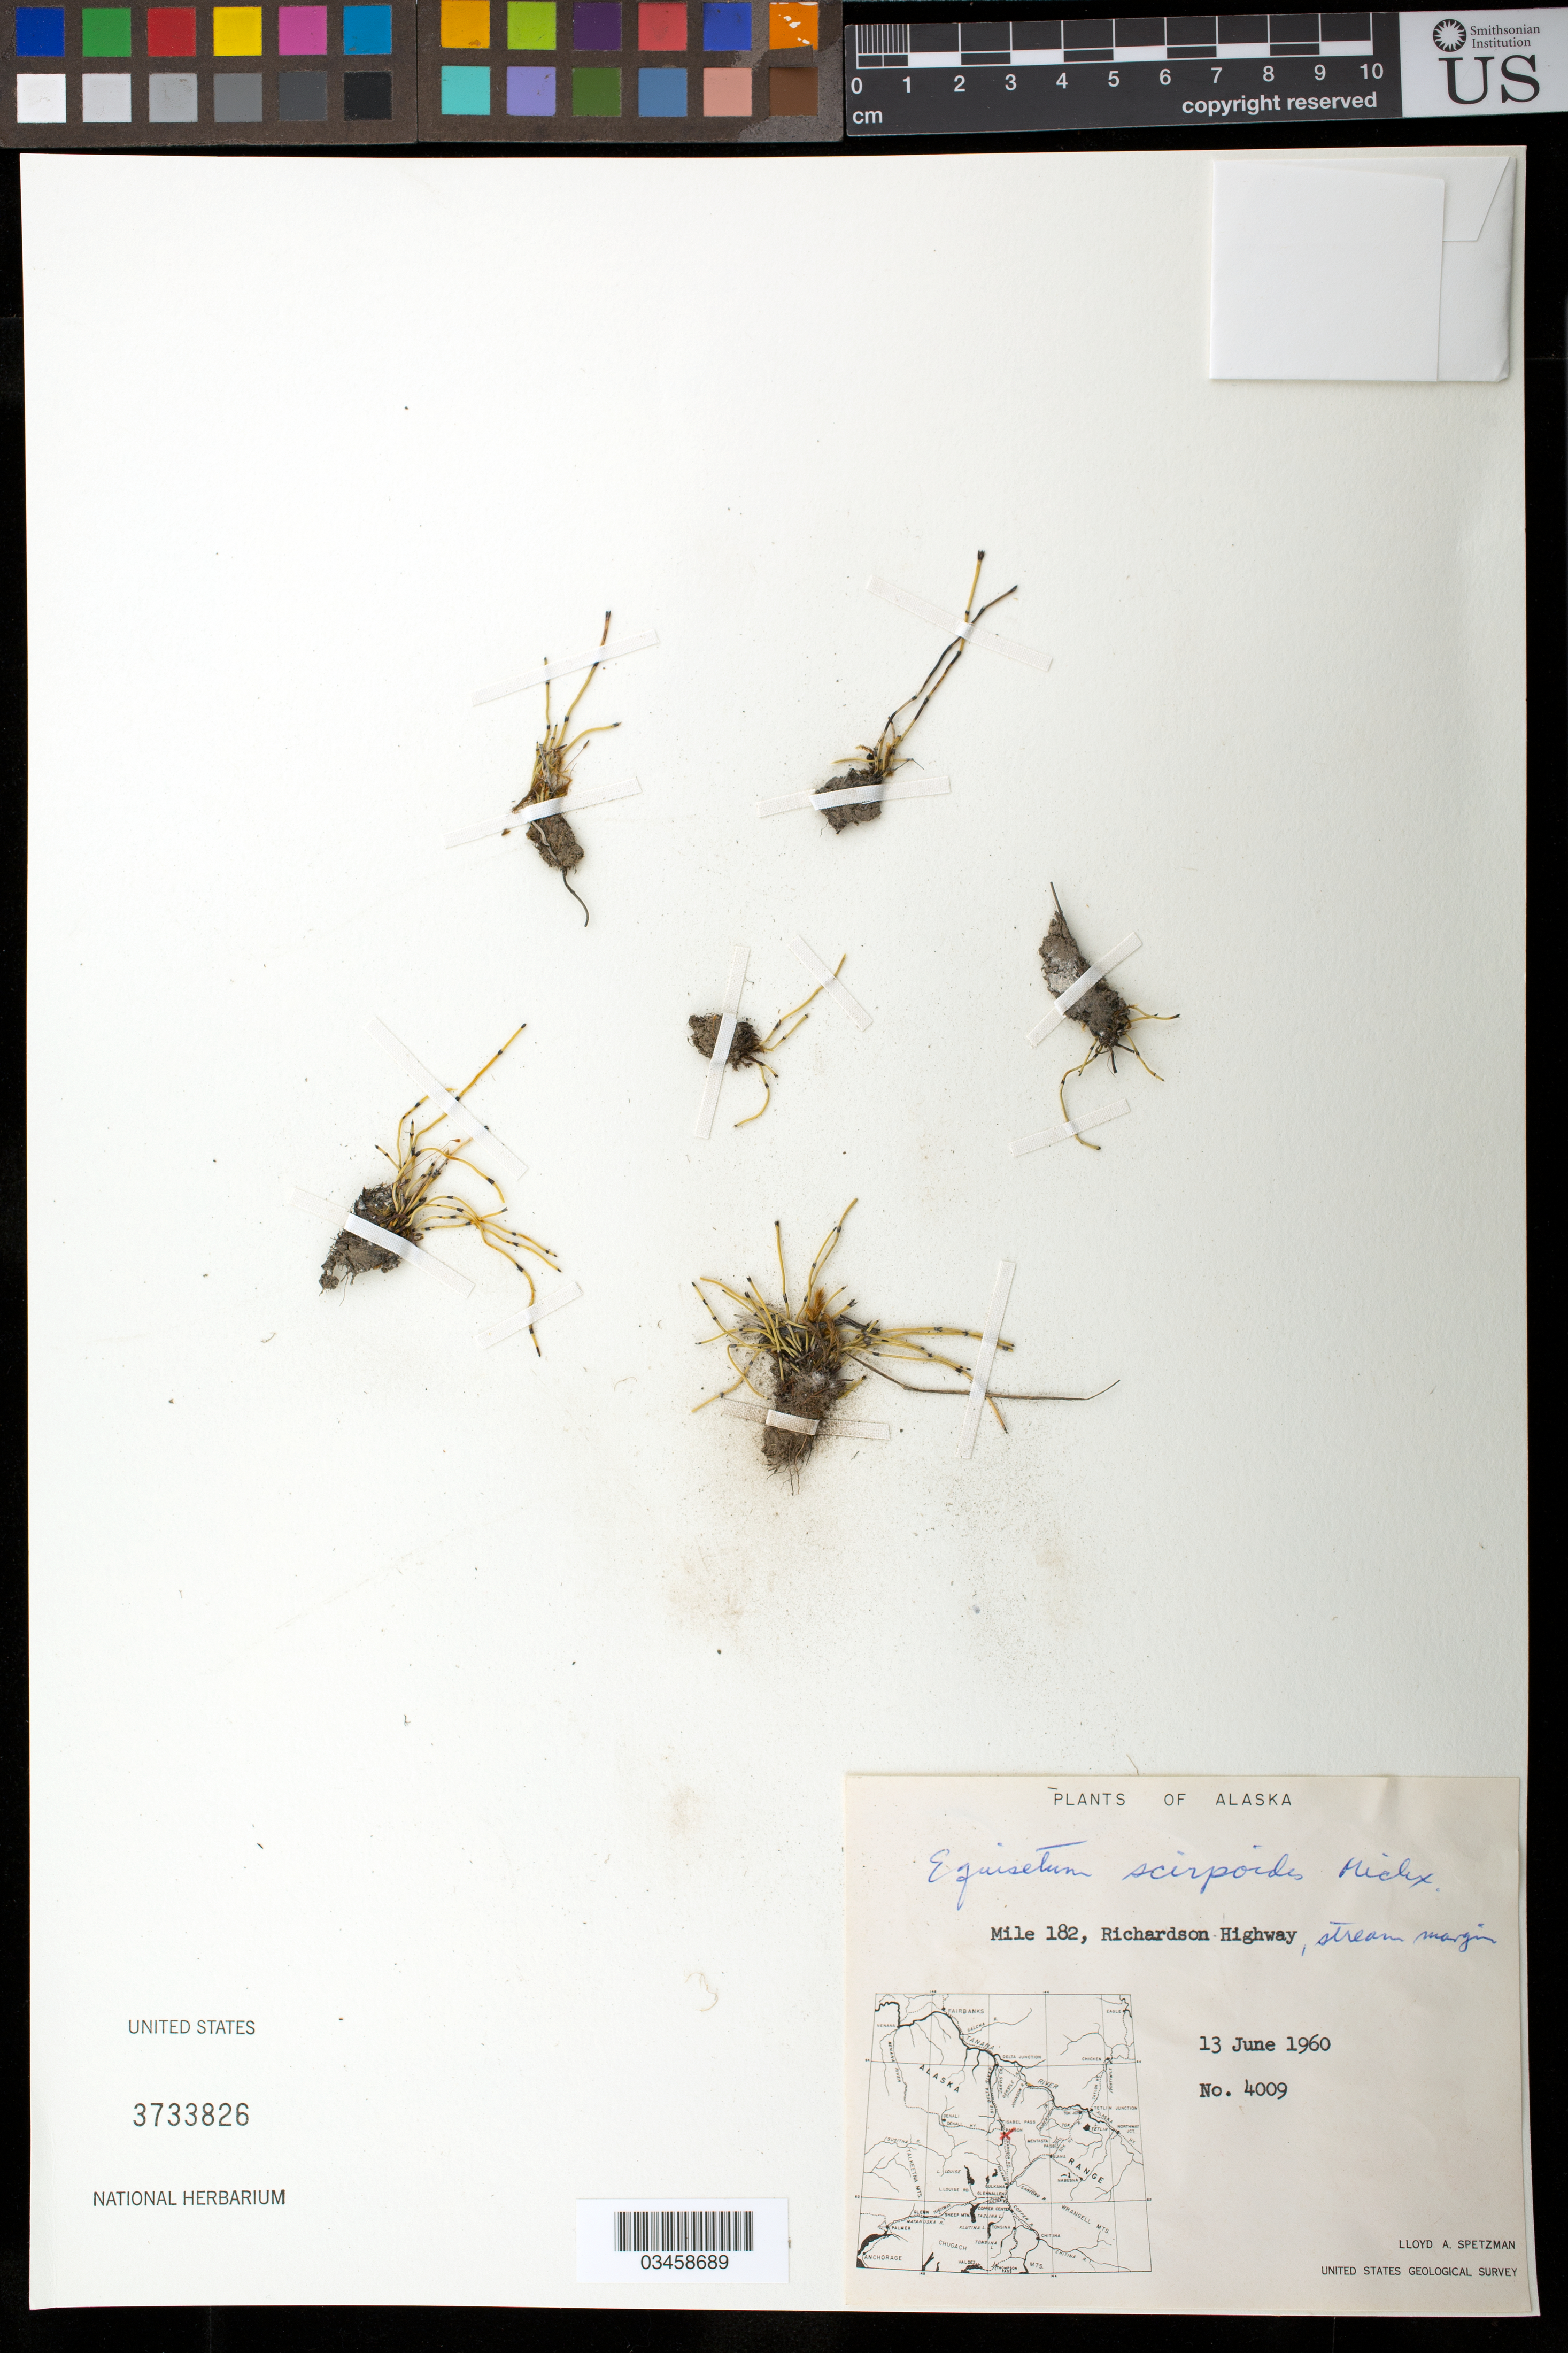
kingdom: Plantae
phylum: Tracheophyta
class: Polypodiopsida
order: Equisetales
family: Equisetaceae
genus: Equisetum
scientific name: Equisetum scirpoides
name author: Michx.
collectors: L. Spetzman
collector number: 4009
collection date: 1960-06-13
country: United States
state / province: Alaska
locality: Mile 182, Richardson Highway.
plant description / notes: OR # 231032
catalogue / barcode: US 3733826